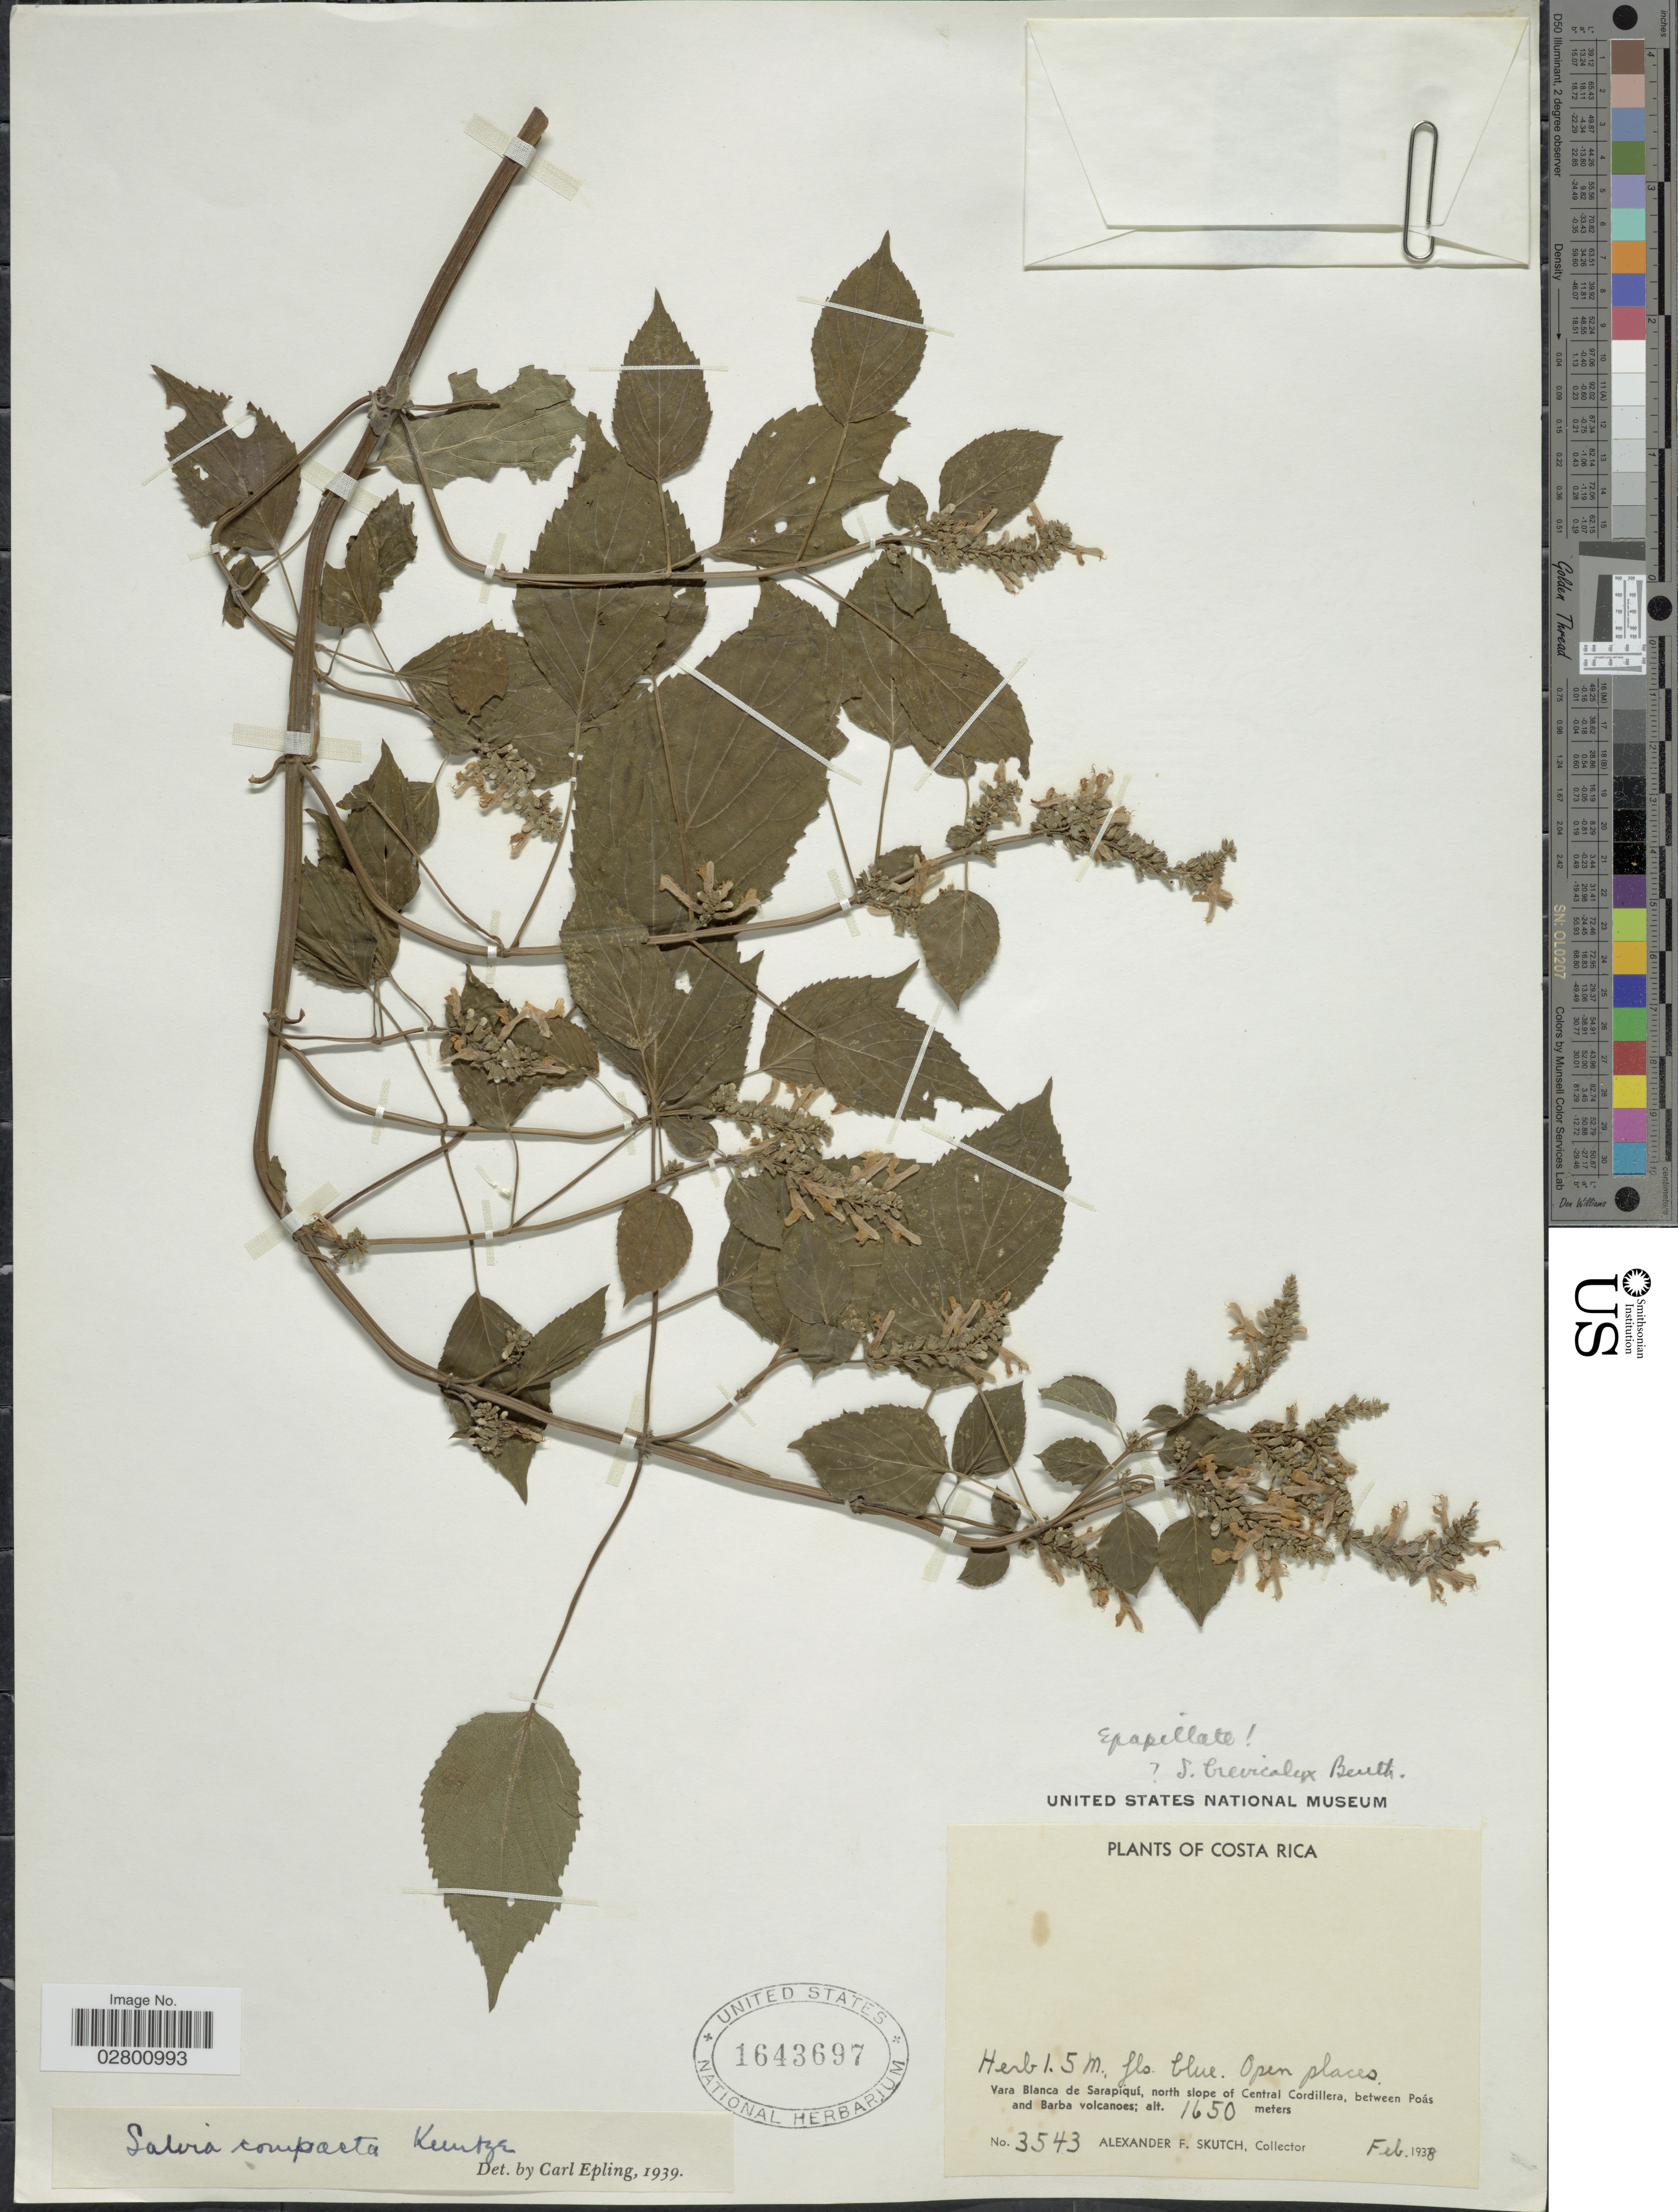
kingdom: Plantae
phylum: Tracheophyta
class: Magnoliopsida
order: Lamiales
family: Lamiaceae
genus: Salvia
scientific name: Salvia compacta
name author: Kuntze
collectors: A. F. Skutch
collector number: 3543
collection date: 1938-02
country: Costa Rica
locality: Vara Blanca de Sarapiquí, north slope of Central Cordillera, between Poás and Barba volcanoes.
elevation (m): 1650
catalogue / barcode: US 1643697